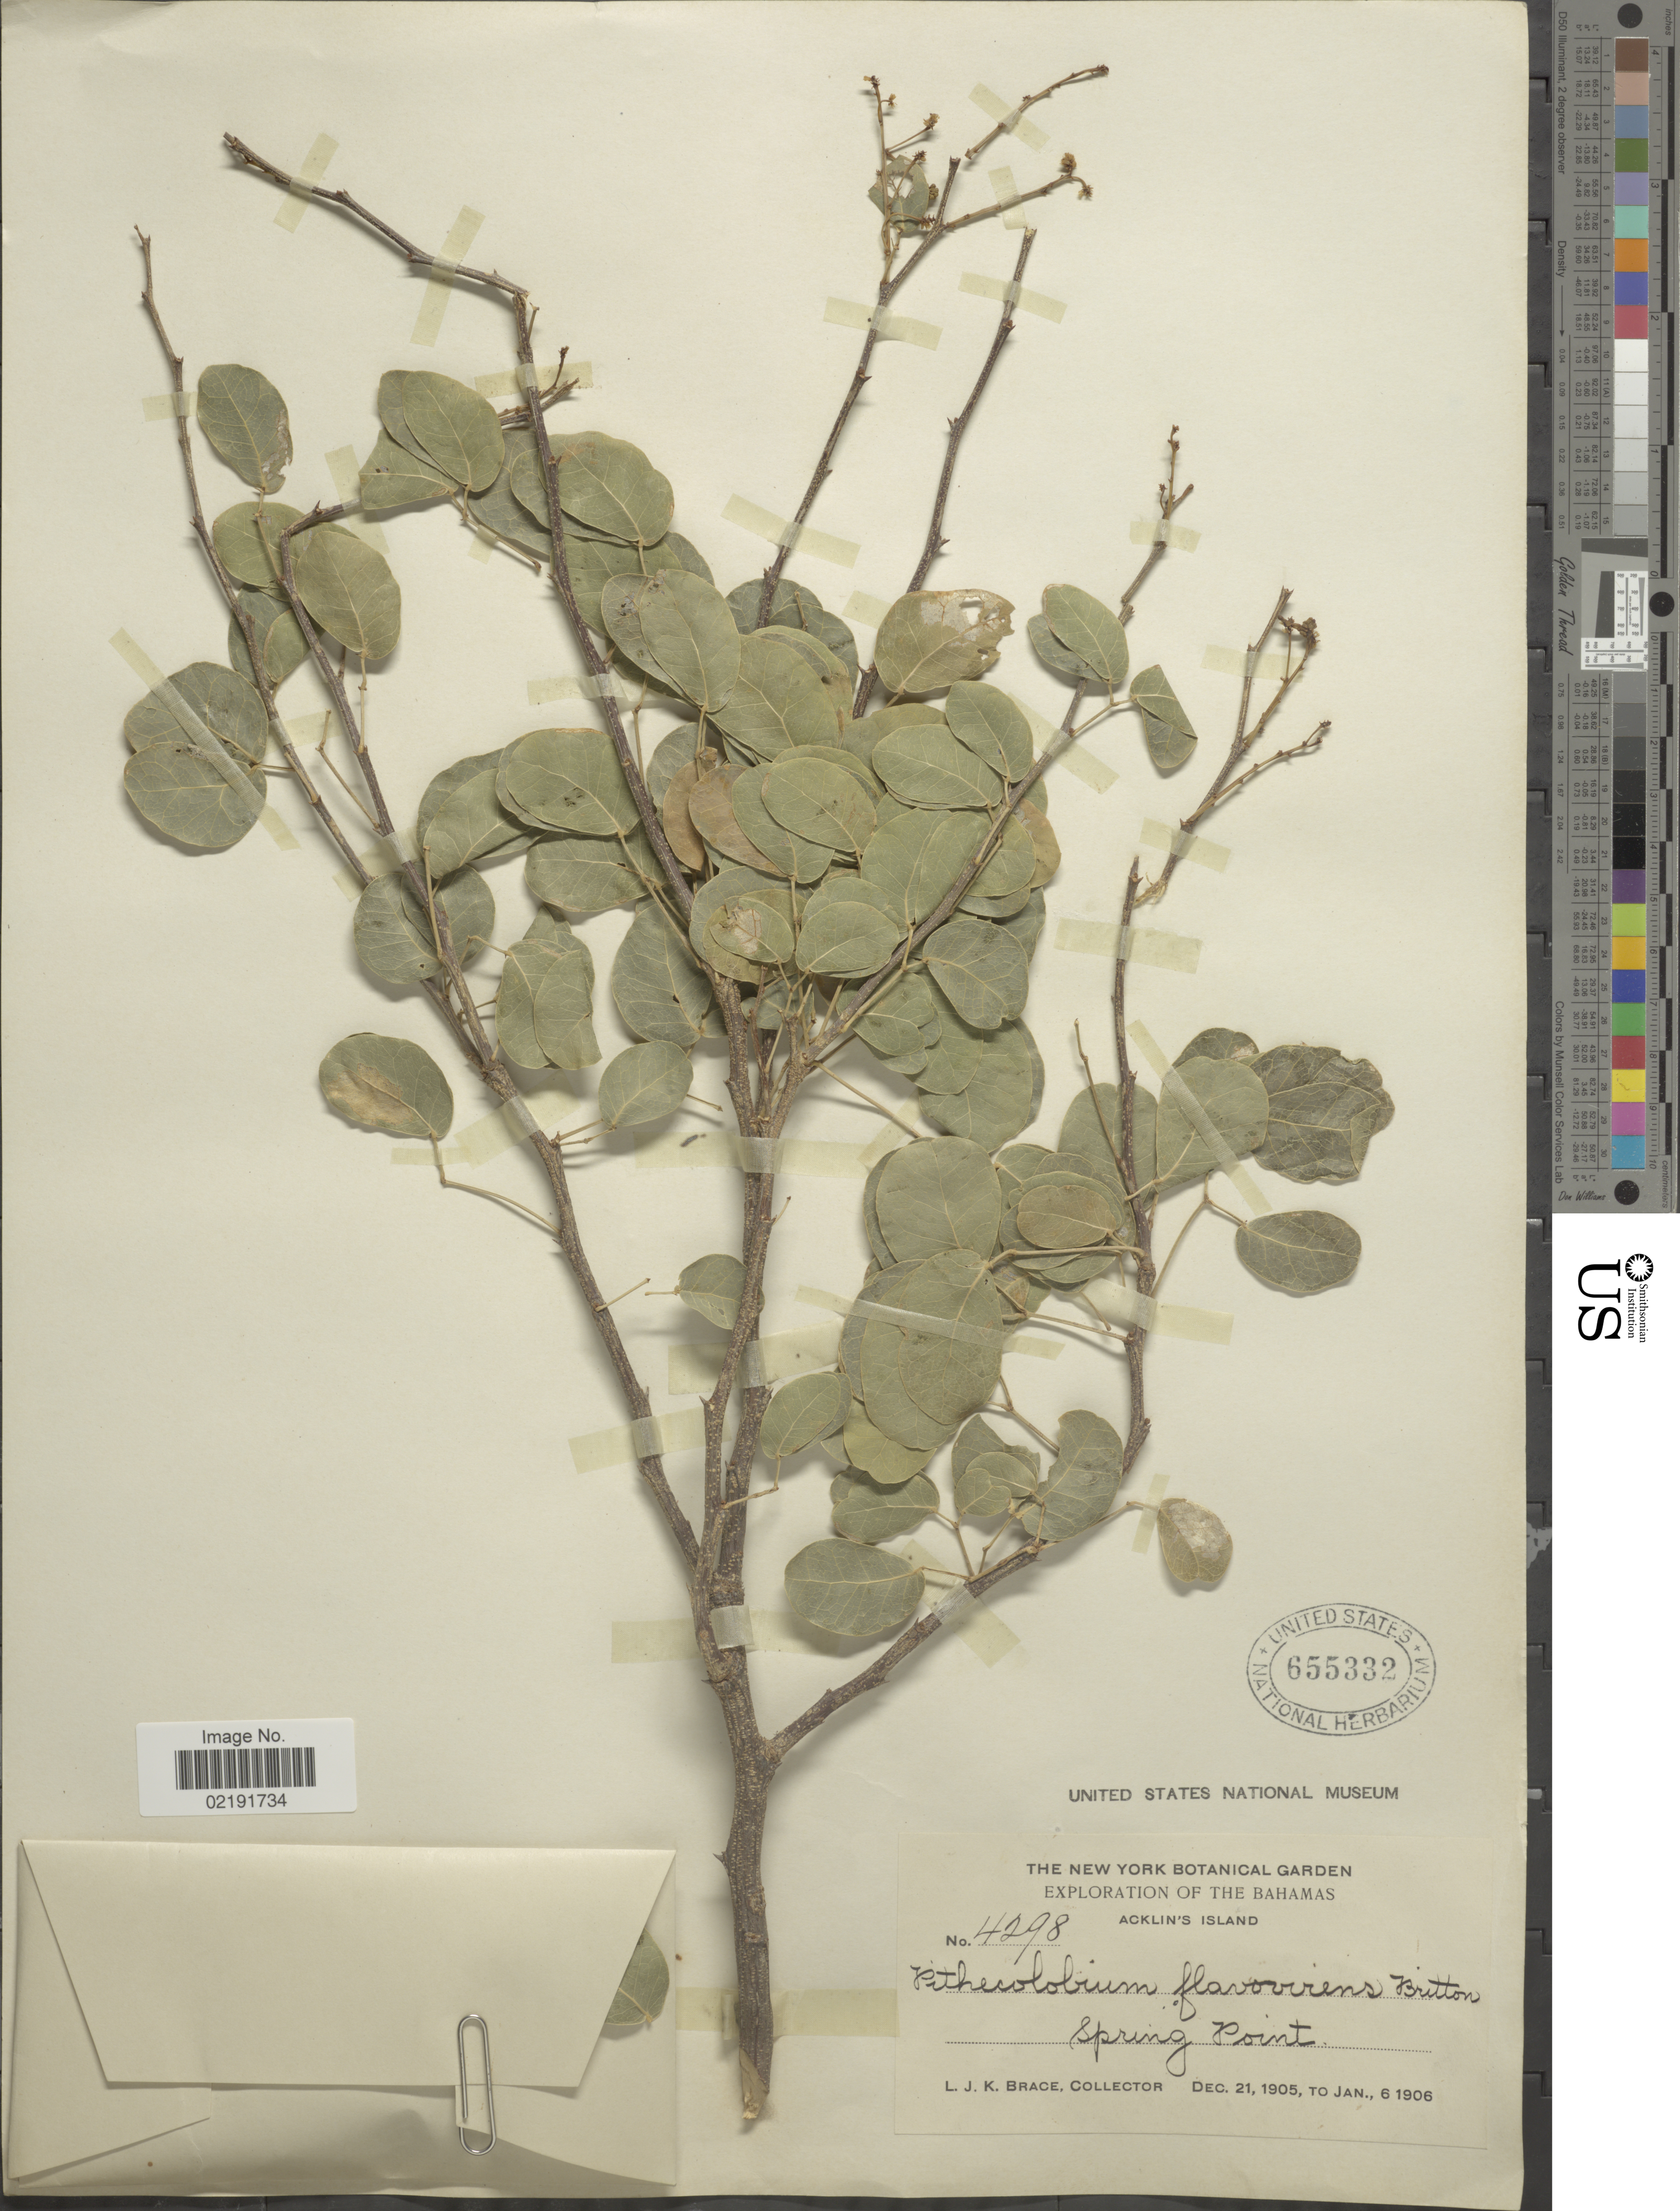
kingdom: Plantae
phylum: Tracheophyta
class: Magnoliopsida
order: Fabales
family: Fabaceae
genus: Pithecellobium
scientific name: Pithecellobium unguis-cati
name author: (L.) Benth.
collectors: L. J. K. Brace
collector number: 4298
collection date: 1905-12-21/1906-01-06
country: Bahamas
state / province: Acklins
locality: Acklin's Island. Spring Point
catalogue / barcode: US 655332